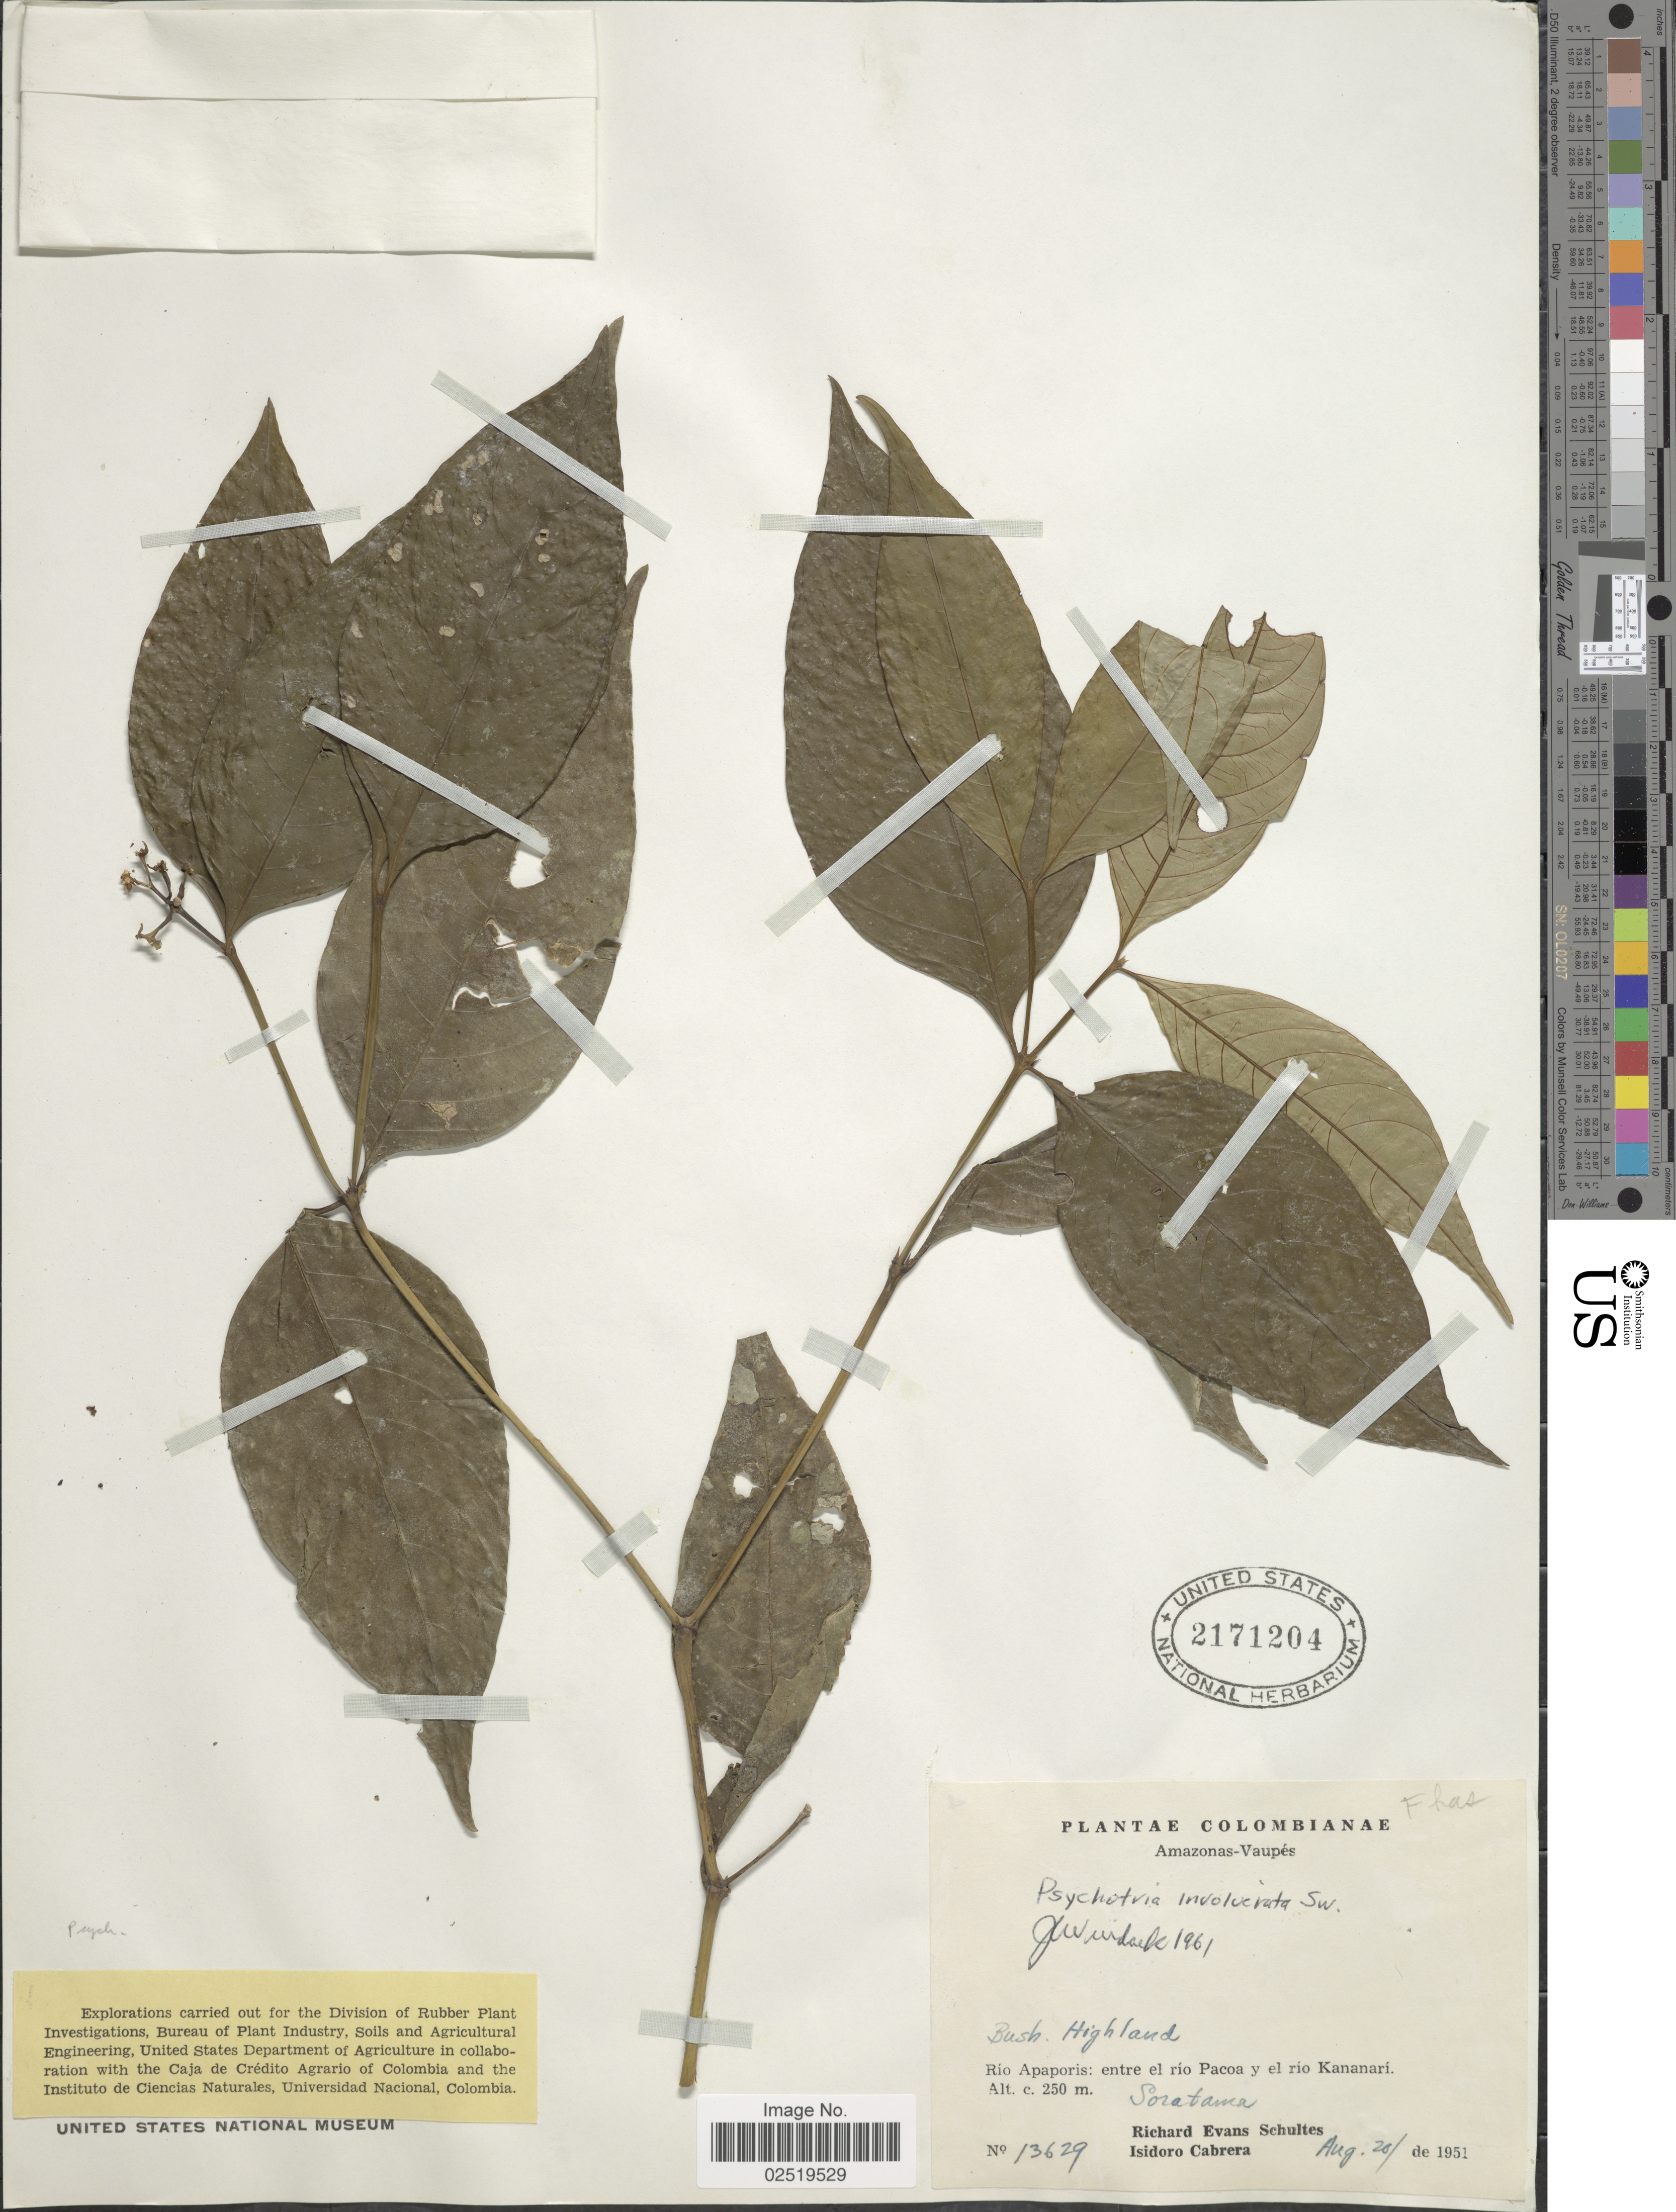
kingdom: Plantae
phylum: Tracheophyta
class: Magnoliopsida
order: Gentianales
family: Rubiaceae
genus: Psychotria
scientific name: Psychotria involucrata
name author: Sw.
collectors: R. E. Schultes & I. Cabrera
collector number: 13629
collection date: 1951-08-20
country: Colombia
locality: Amazonas-Vaupes, Rio Apaporis: entre el rio Pacoa y el rio Kananari, Soratama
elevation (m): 250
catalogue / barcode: US 2171204